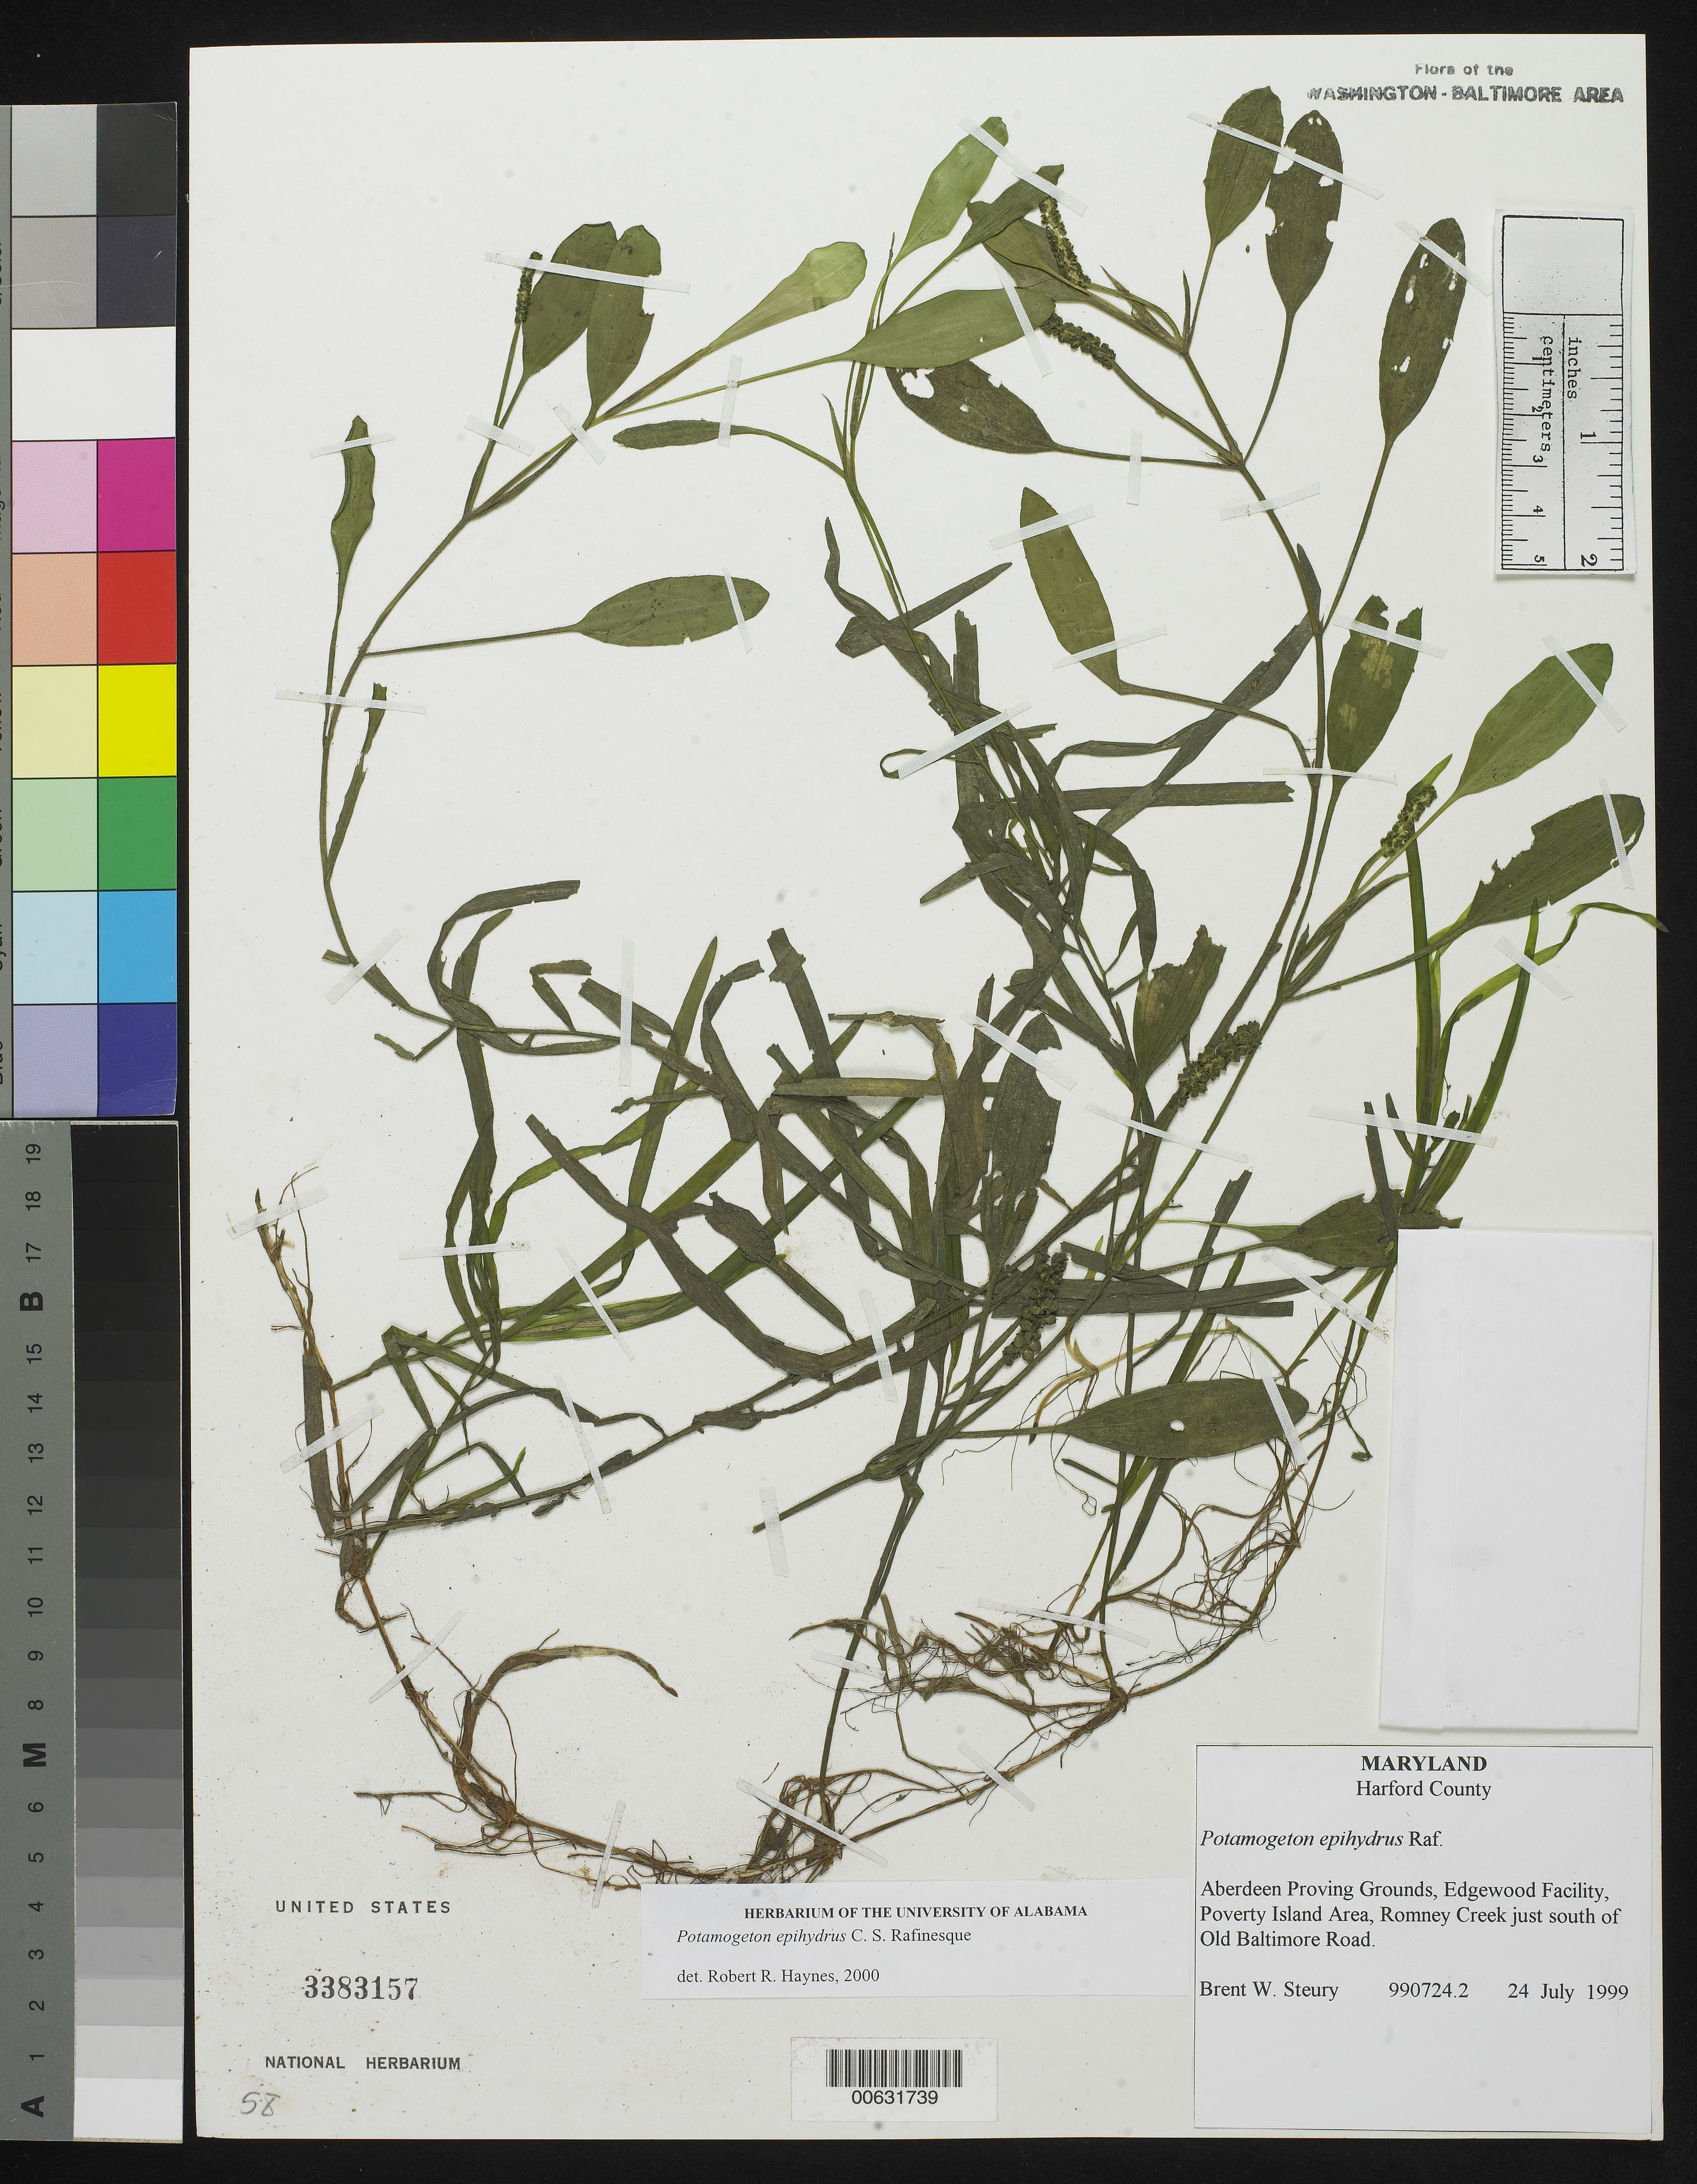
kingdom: Plantae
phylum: Tracheophyta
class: Liliopsida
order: Alismatales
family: Potamogetonaceae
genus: Potamogeton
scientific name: Potamogeton epihydrus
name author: Raf.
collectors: B. Steury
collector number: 990724.2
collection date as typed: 24 Jul 1999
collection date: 1999-07-24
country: United States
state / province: Maryland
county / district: Harford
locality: Aberdeen Proving Grounds, Edgewood Facility, Poverty Island Area, along Romney Creek just south of Old Baltimore Road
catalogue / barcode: US 3383157